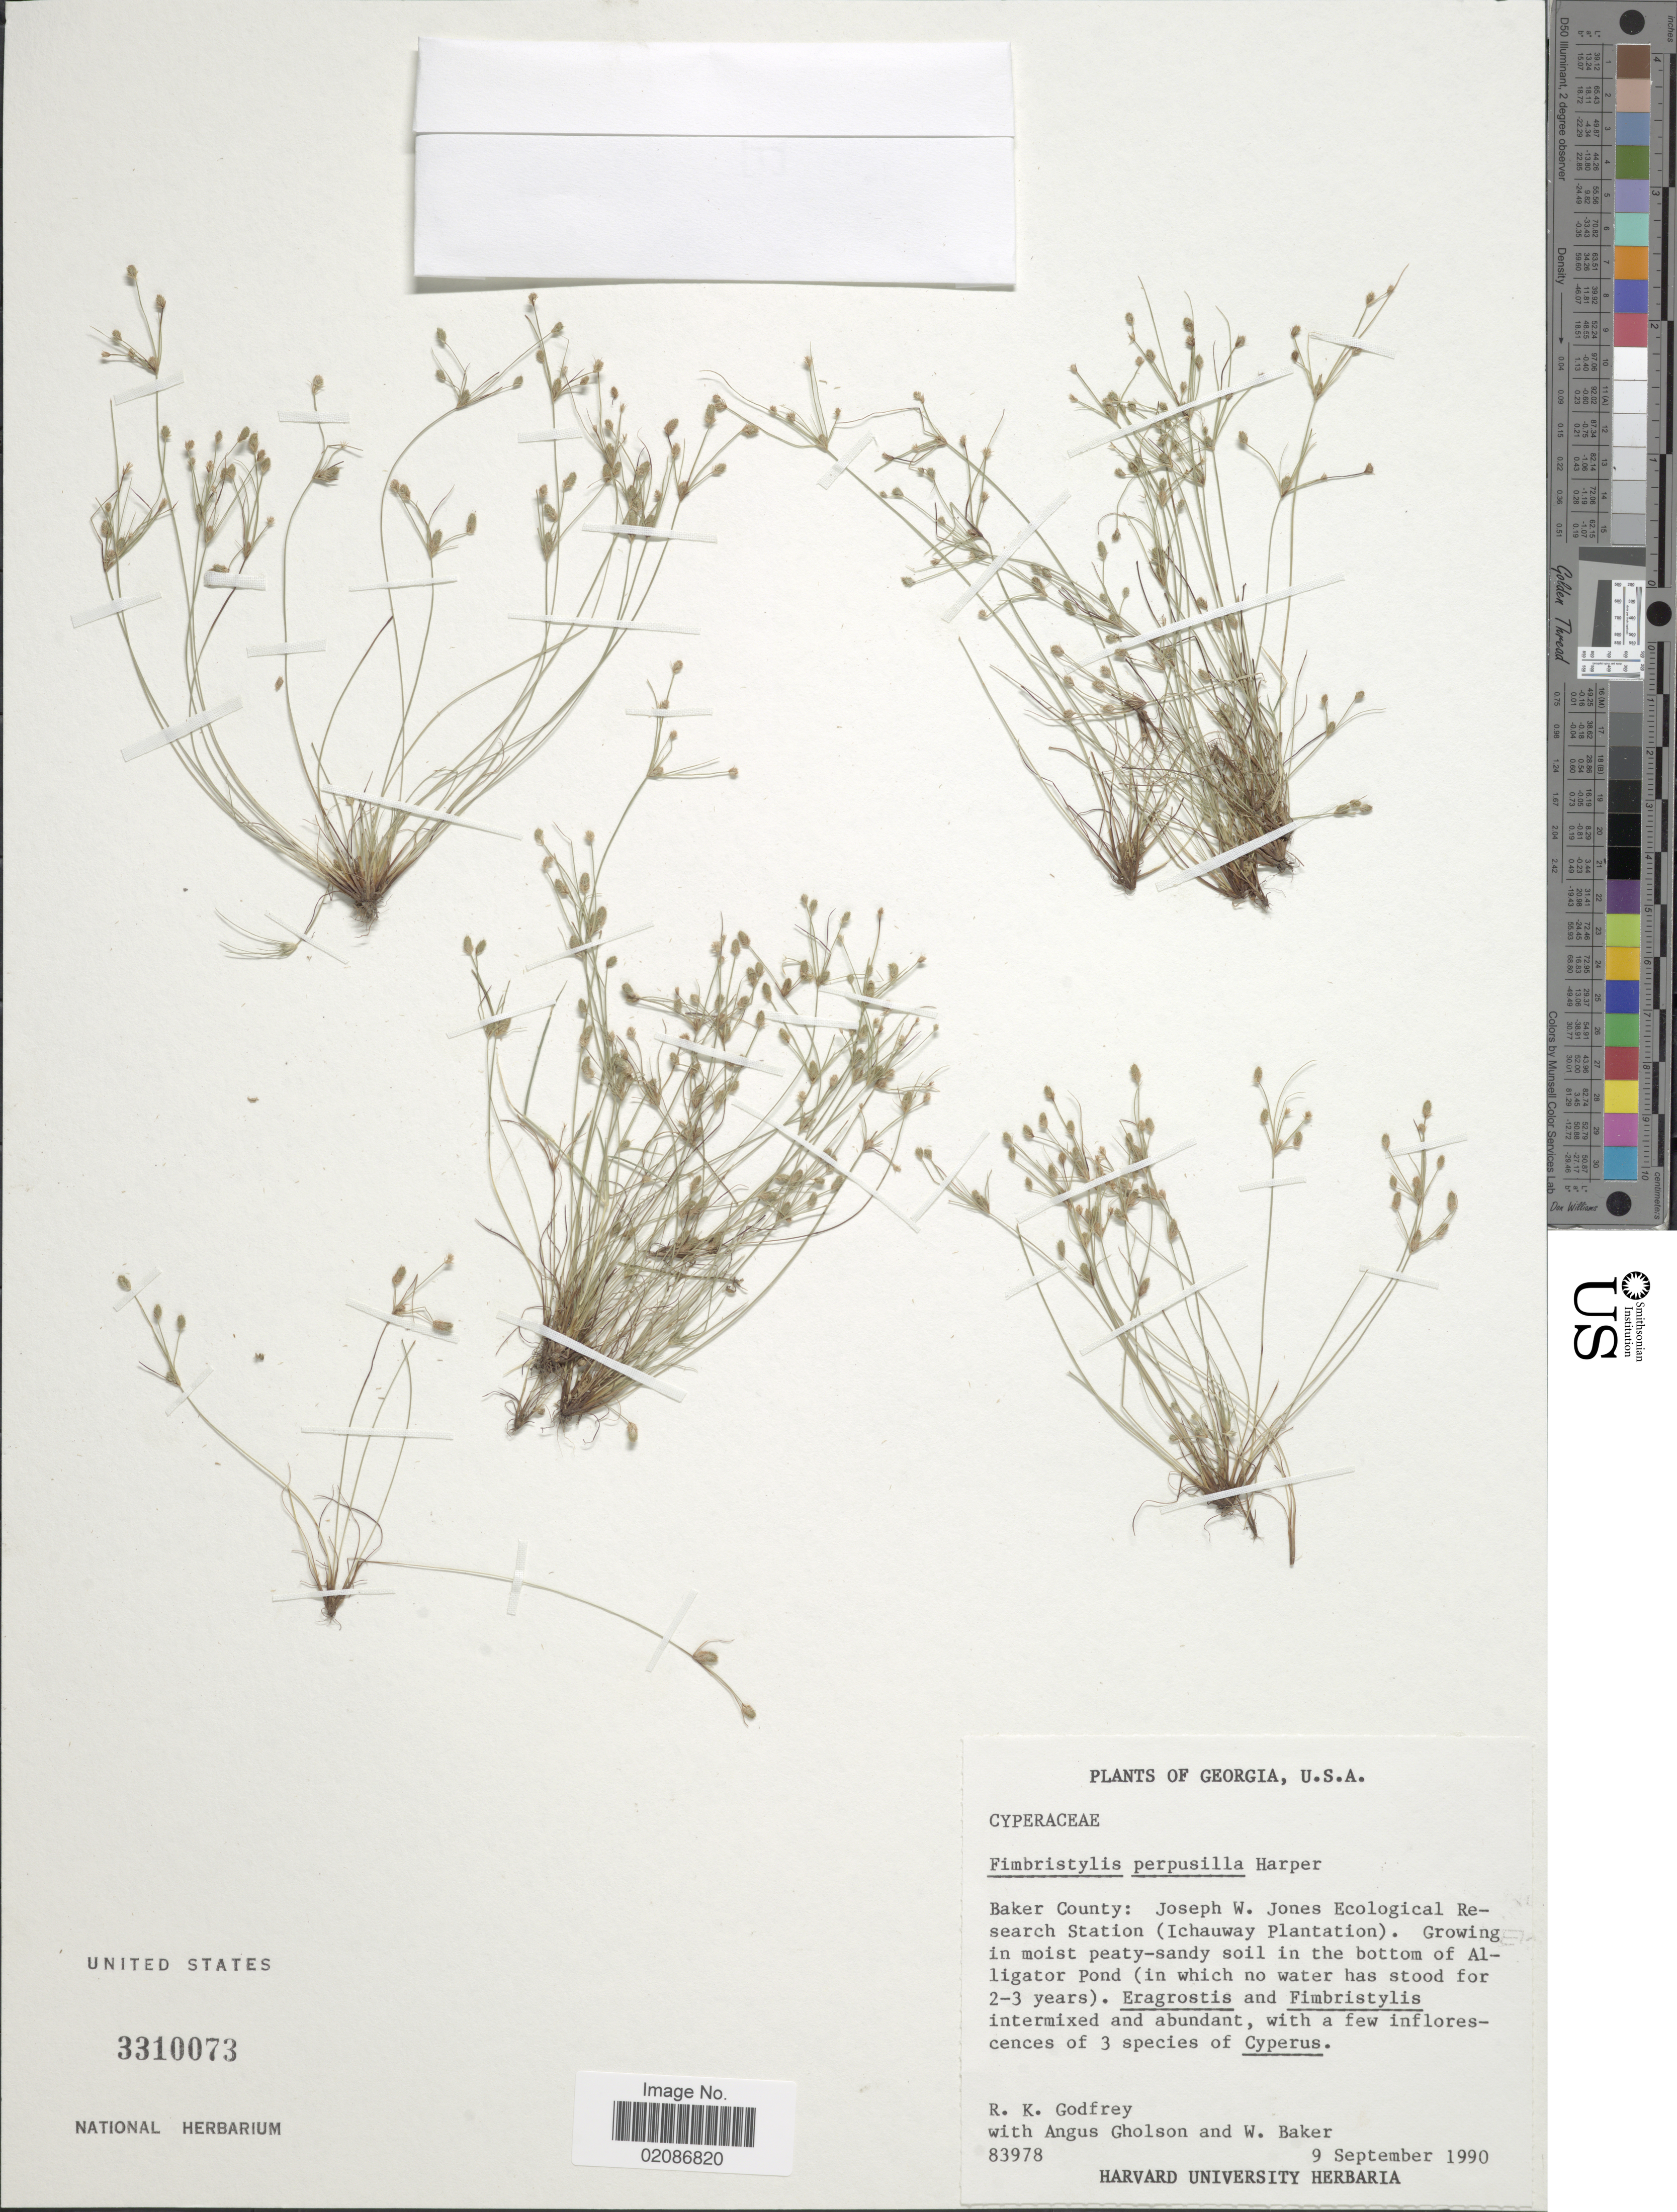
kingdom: Plantae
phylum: Tracheophyta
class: Liliopsida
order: Poales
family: Cyperaceae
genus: Fimbristylis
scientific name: Fimbristylis perpusilla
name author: R.M. Harper ex Small & Britton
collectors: R. K. Godfrey, A. Gholson & W. Baker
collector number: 83978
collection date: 1990-09-09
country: United States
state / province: Georgia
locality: Baker County: Joseph W. Jones Ecological Research Station (Ichauway Plantation)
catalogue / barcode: US 3310073